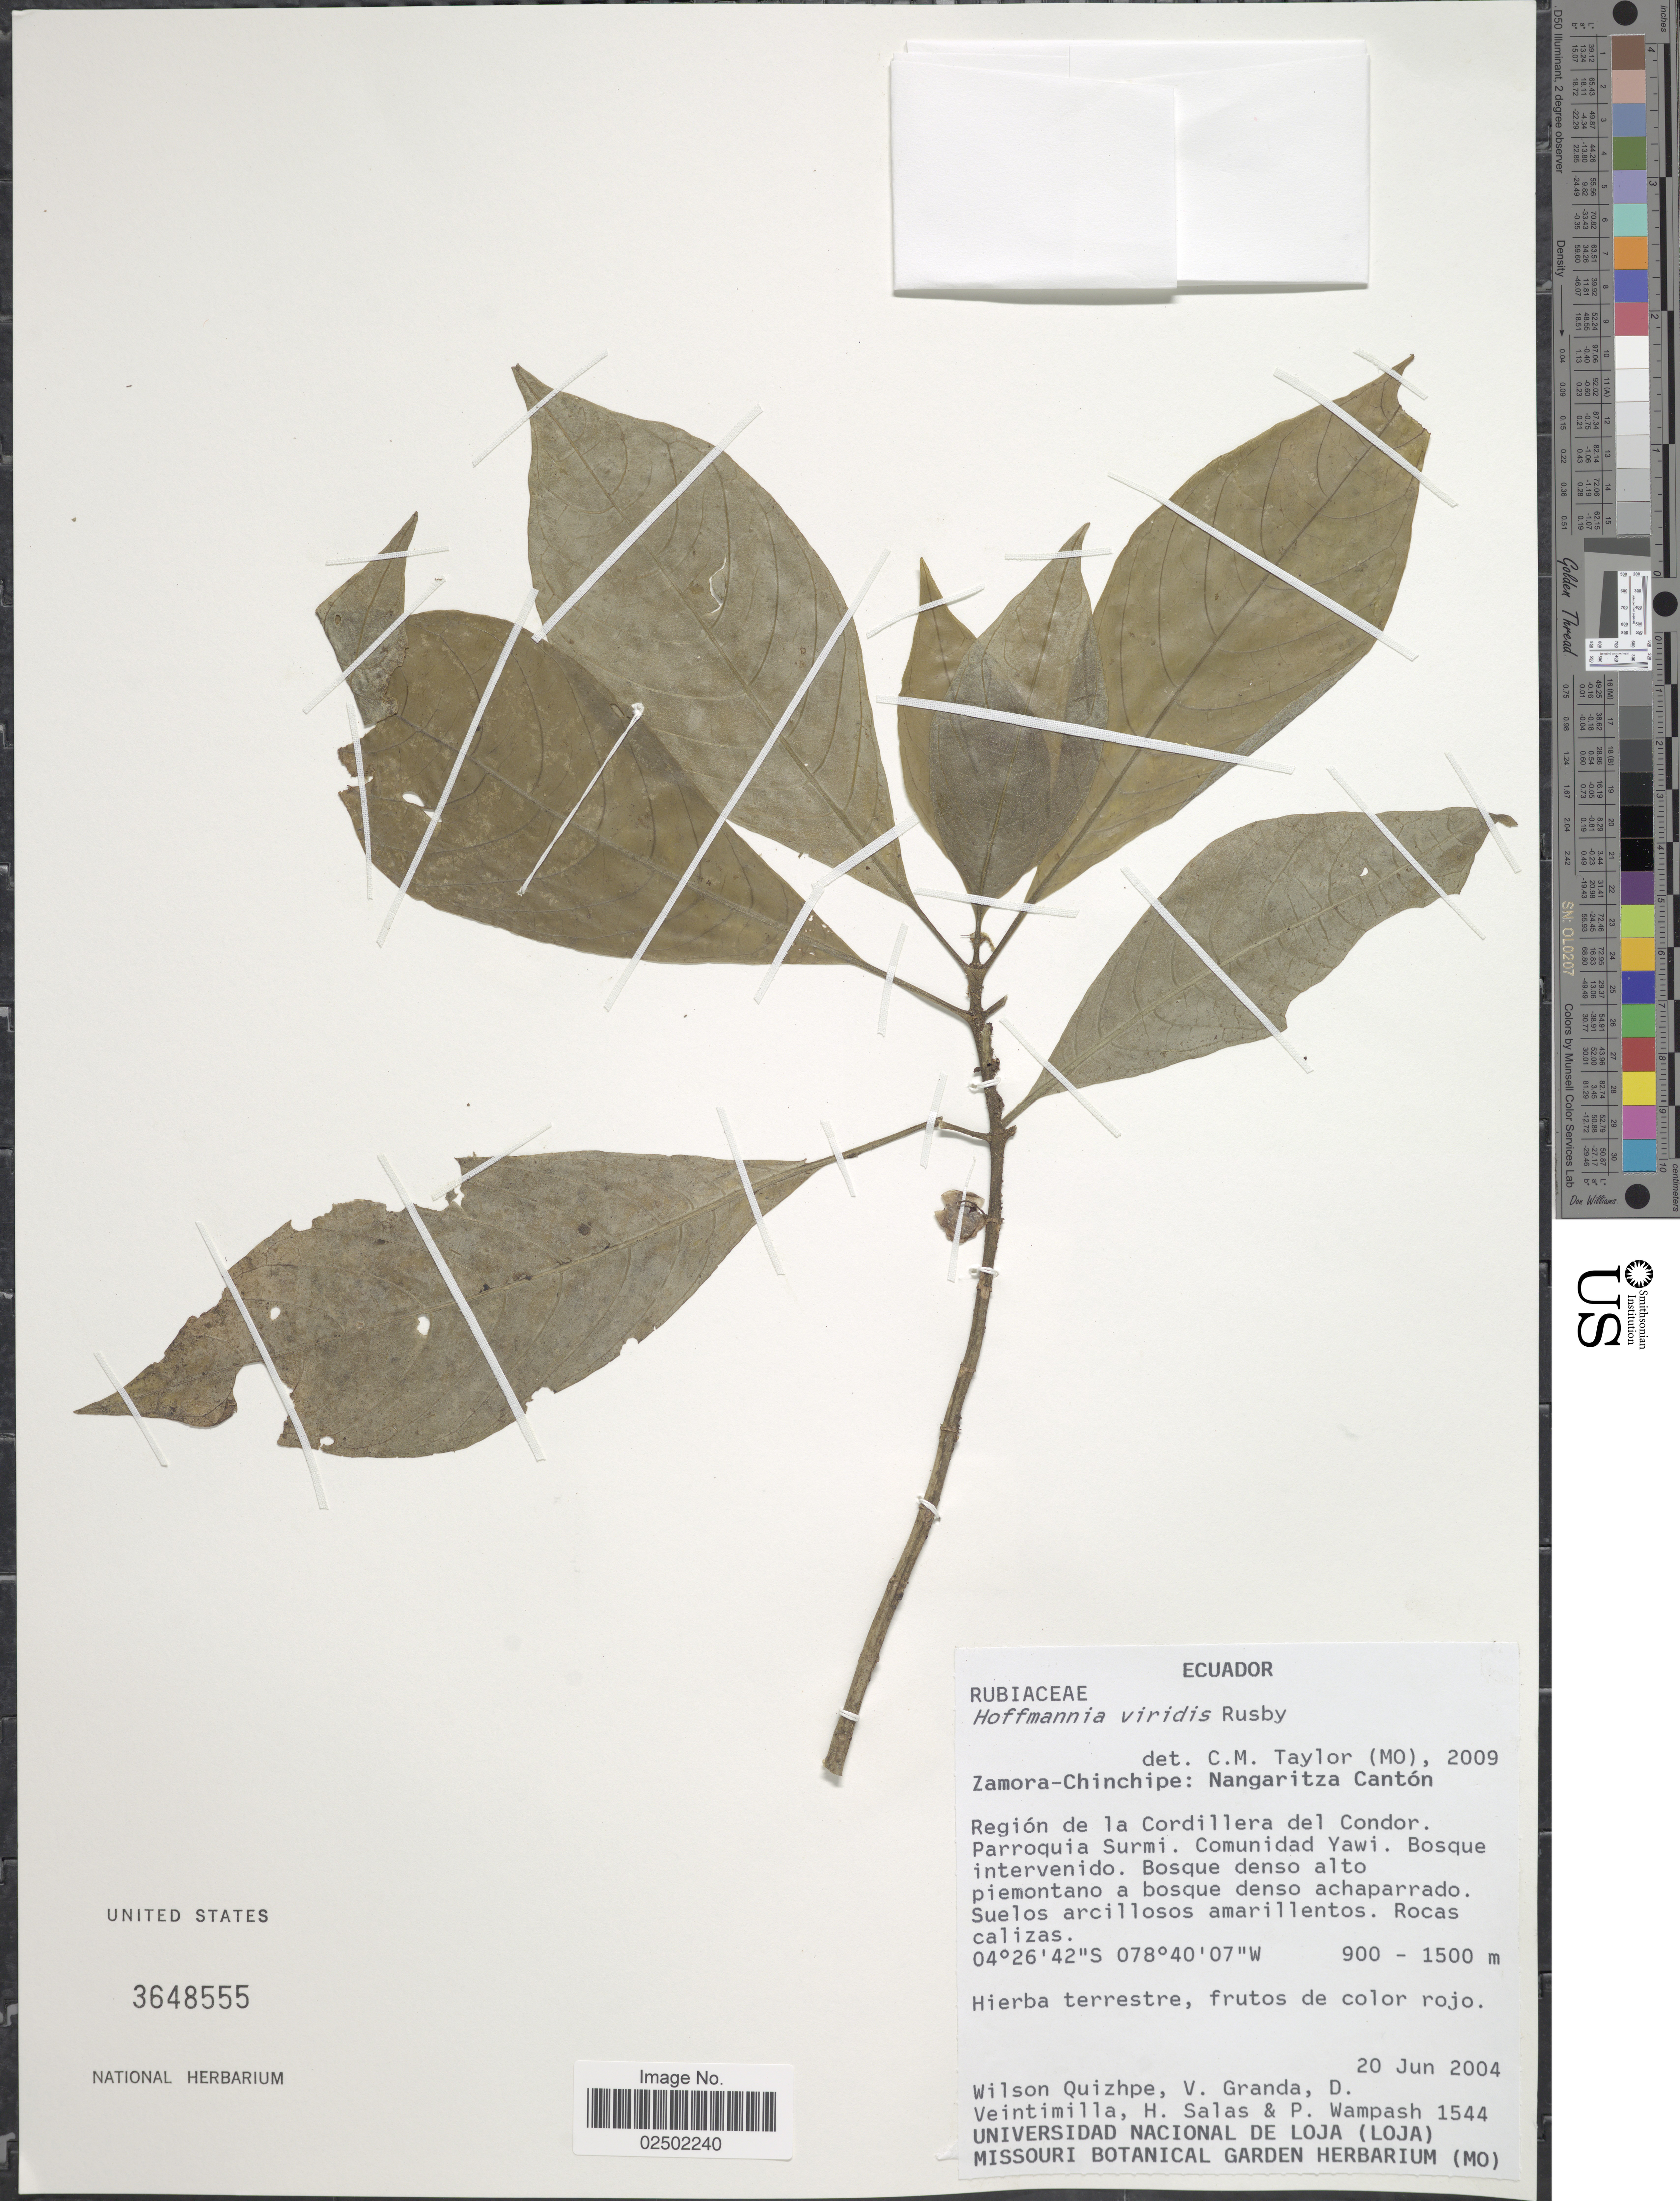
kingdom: Plantae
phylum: Tracheophyta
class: Magnoliopsida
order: Gentianales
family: Rubiaceae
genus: Hoffmannia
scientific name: Hoffmannia viridis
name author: Rusby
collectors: W. Quizhpe, V. Granda, D. Veintimilla, H. Salas & P. Wampash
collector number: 1544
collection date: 2004-06-20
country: Ecuador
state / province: Zamora-Chinchipe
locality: Zamora-Chinchipe: Nangaritza Canton, Region de la Cordillera del Condor, Parroquia Surmi, Comunidad Yawi, Bosque intervenido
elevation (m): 900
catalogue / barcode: US 3648555